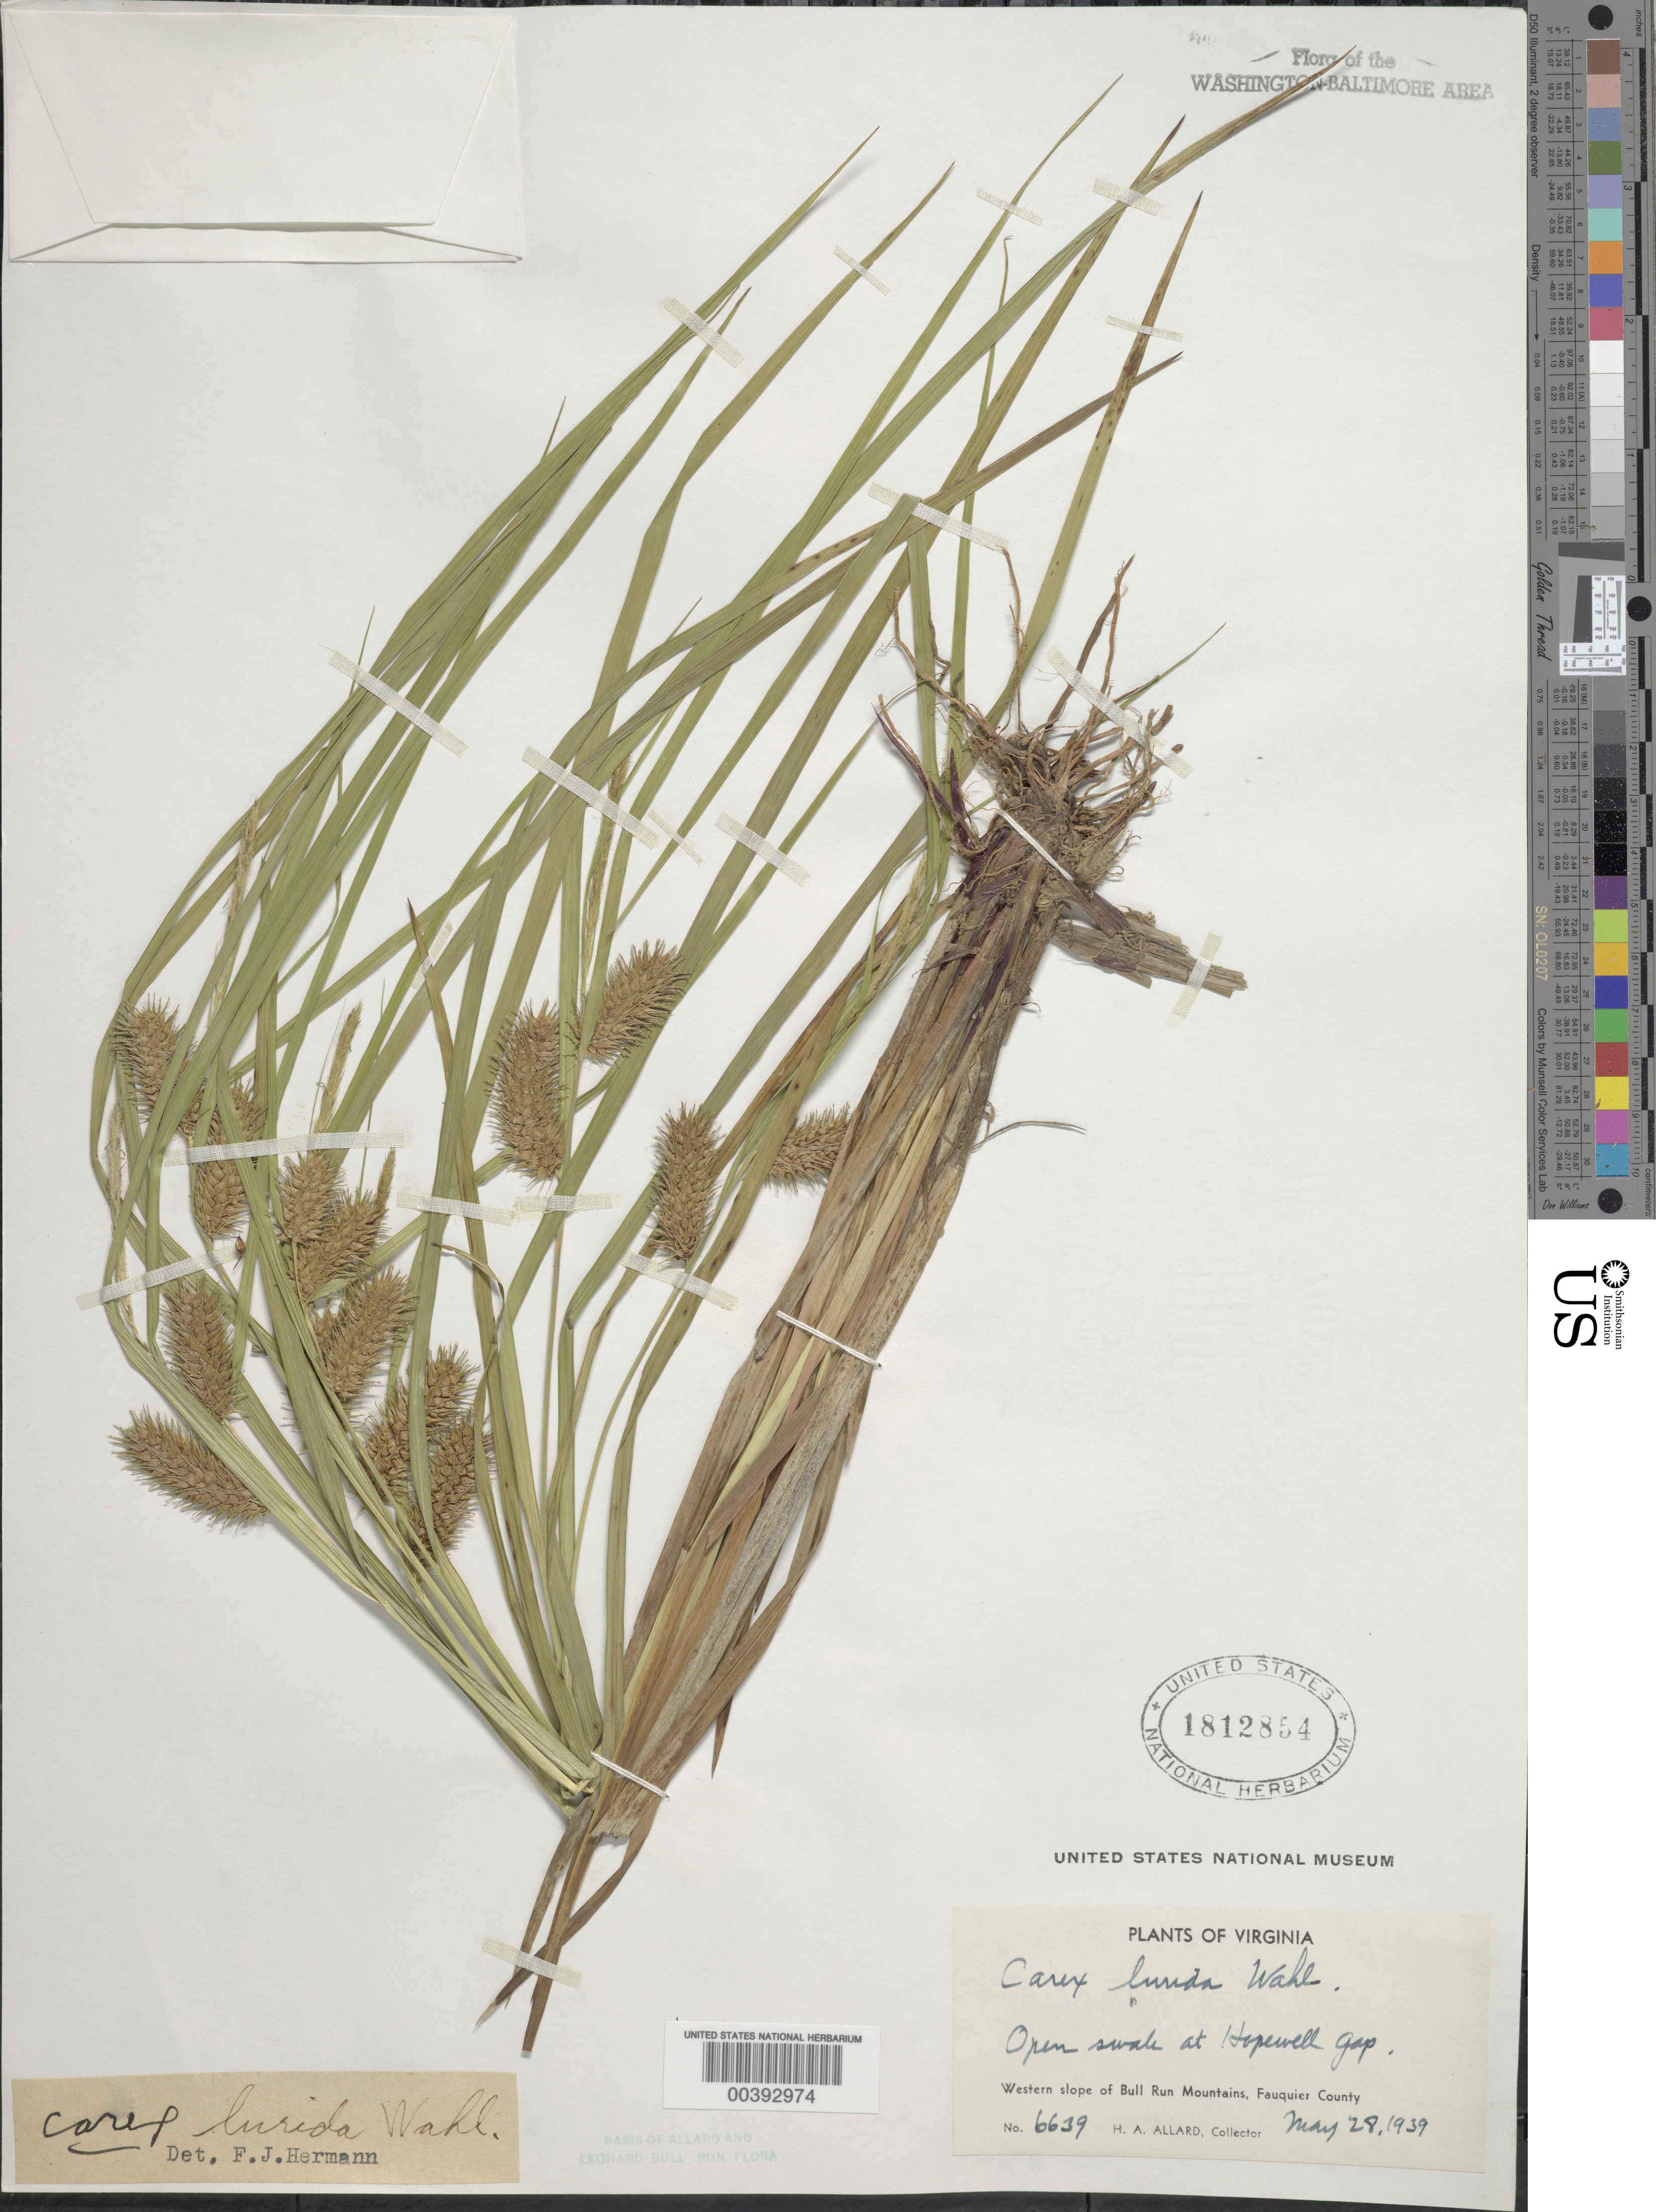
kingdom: Plantae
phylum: Tracheophyta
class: Liliopsida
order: Poales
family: Cyperaceae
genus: Carex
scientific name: Carex lurida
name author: Wahlenb.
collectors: H. A. Allard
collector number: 6639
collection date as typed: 28 May 1939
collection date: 1939-05-28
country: United States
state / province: Virginia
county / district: Fauquier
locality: Hopewell Gap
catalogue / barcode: US 1812854